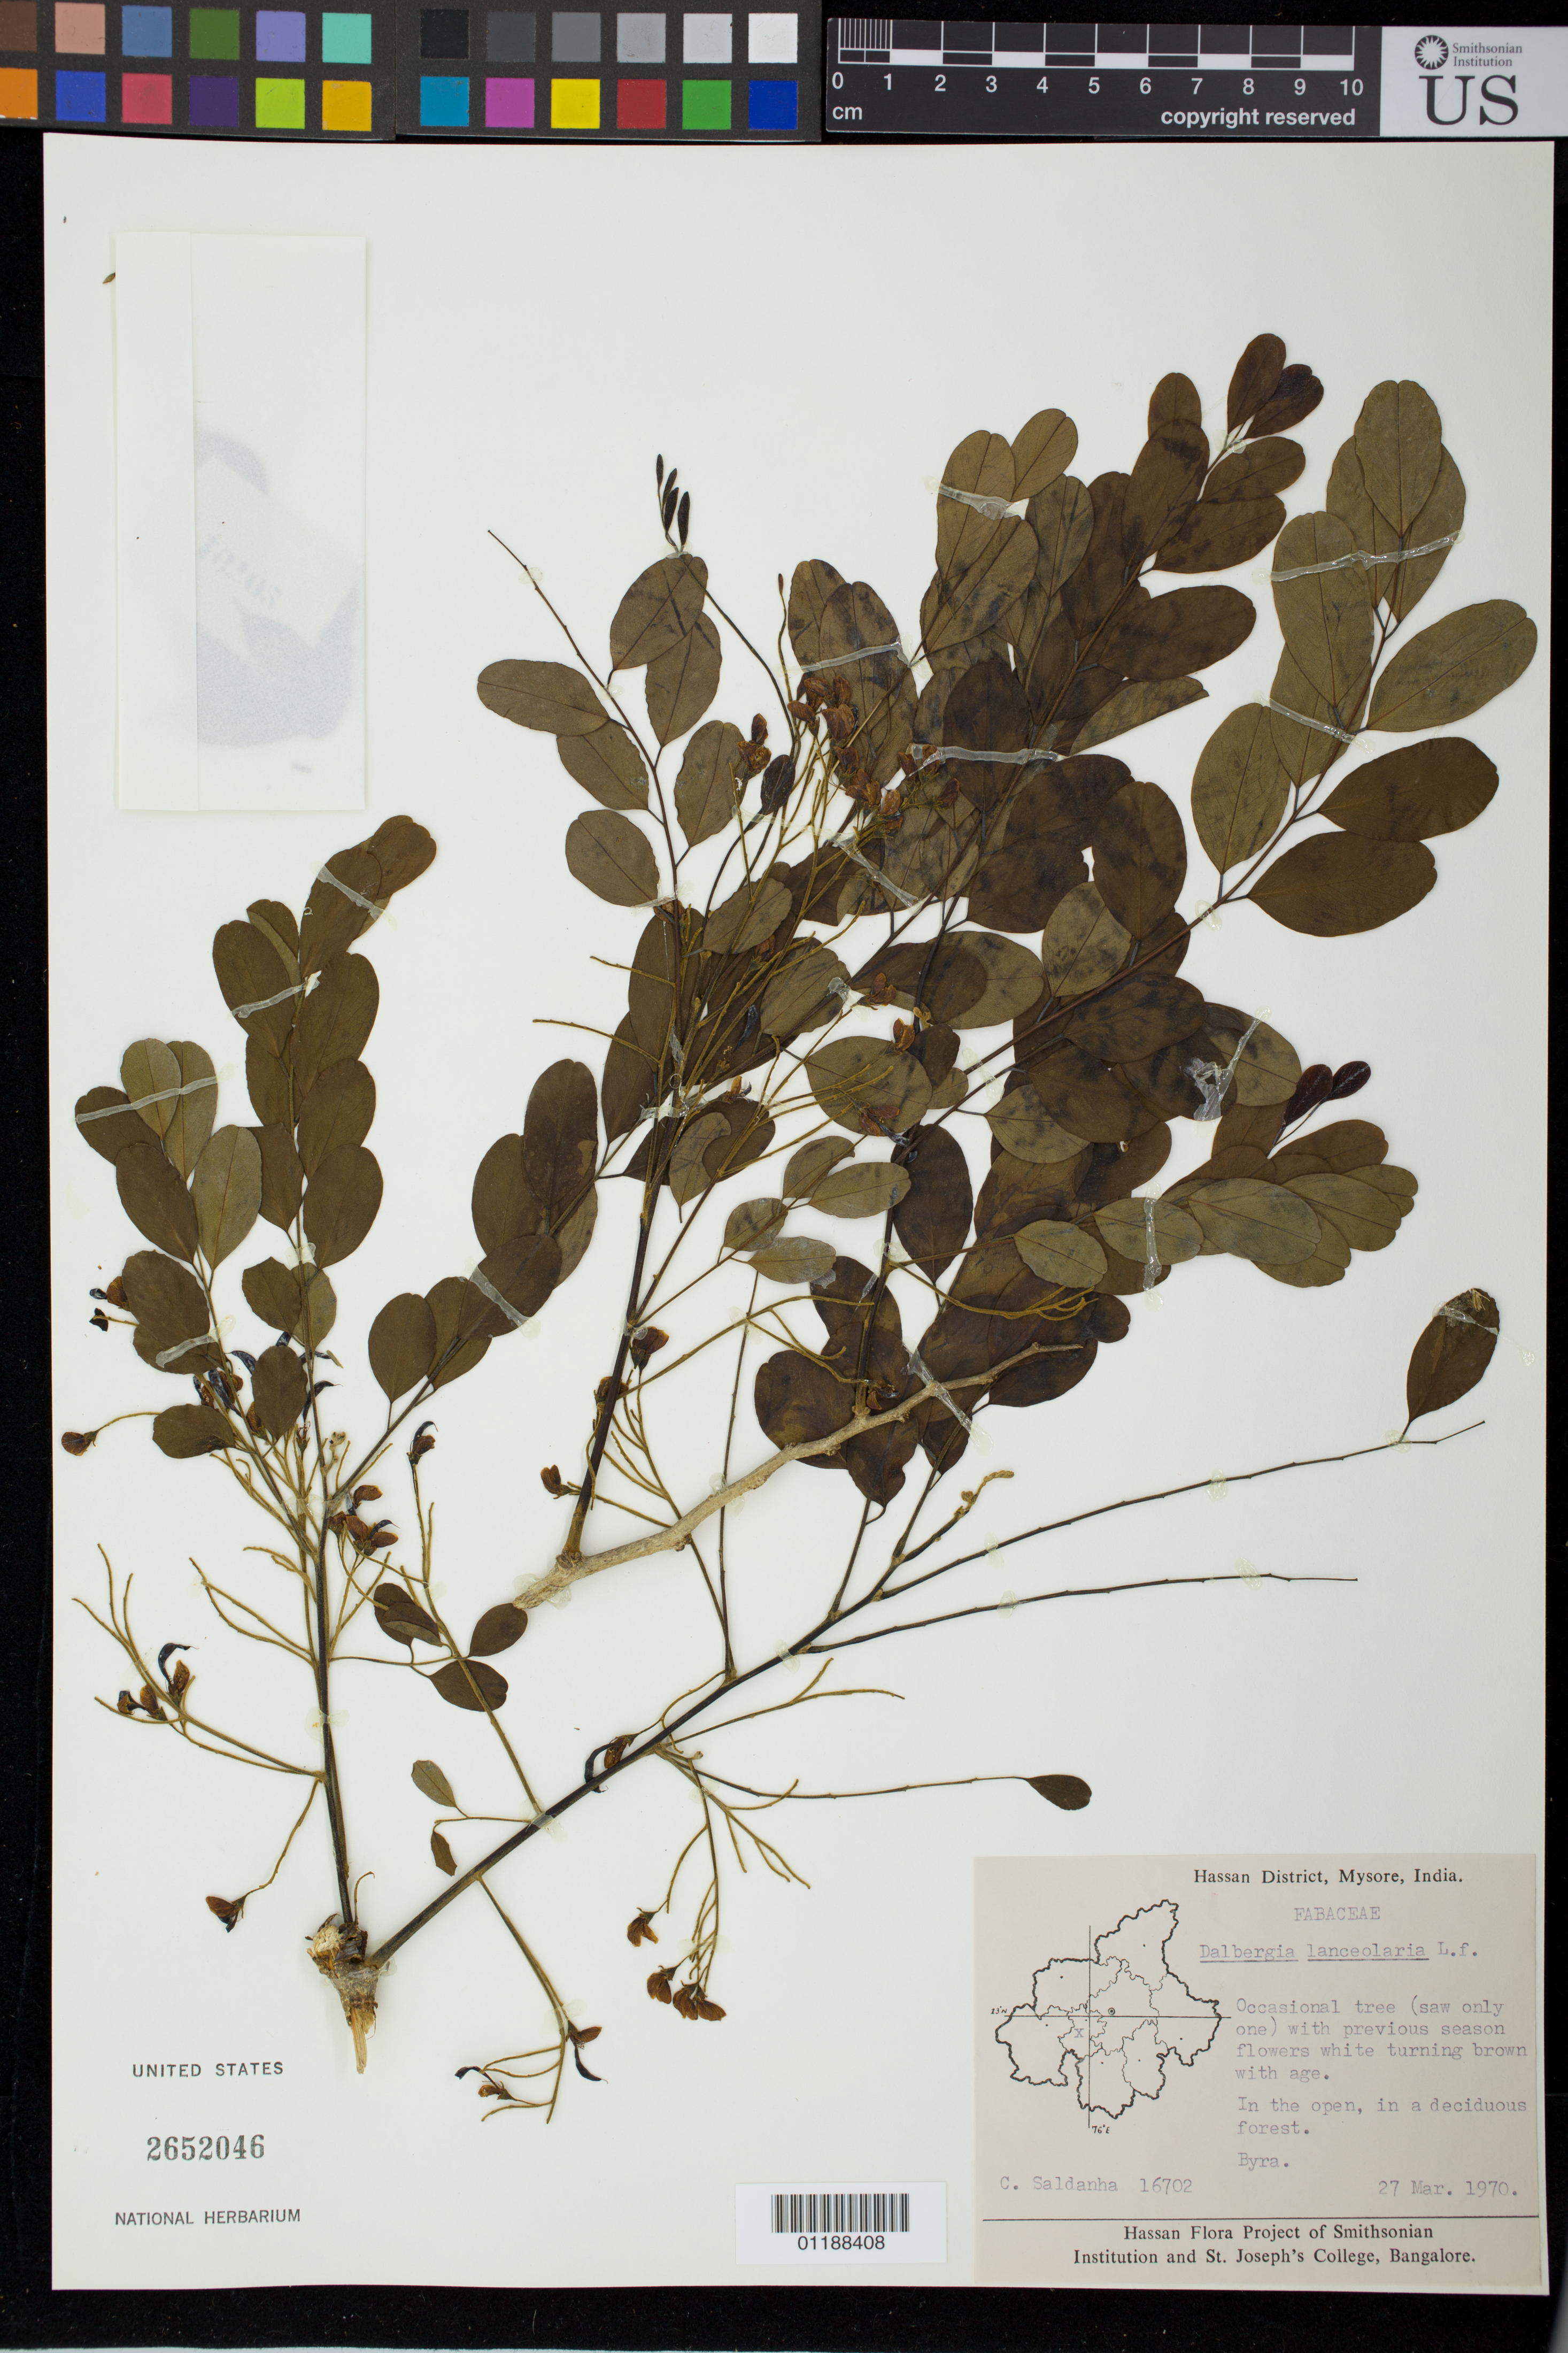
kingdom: Plantae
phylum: Tracheophyta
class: Magnoliopsida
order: Fabales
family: Fabaceae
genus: Dalbergia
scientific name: Dalbergia lanceolaria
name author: L. f.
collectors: C. J. Saldanha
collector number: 16702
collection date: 1970-03-27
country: India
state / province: Karnataka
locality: Hassan District, Mysore. Byra.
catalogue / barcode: US 2652046